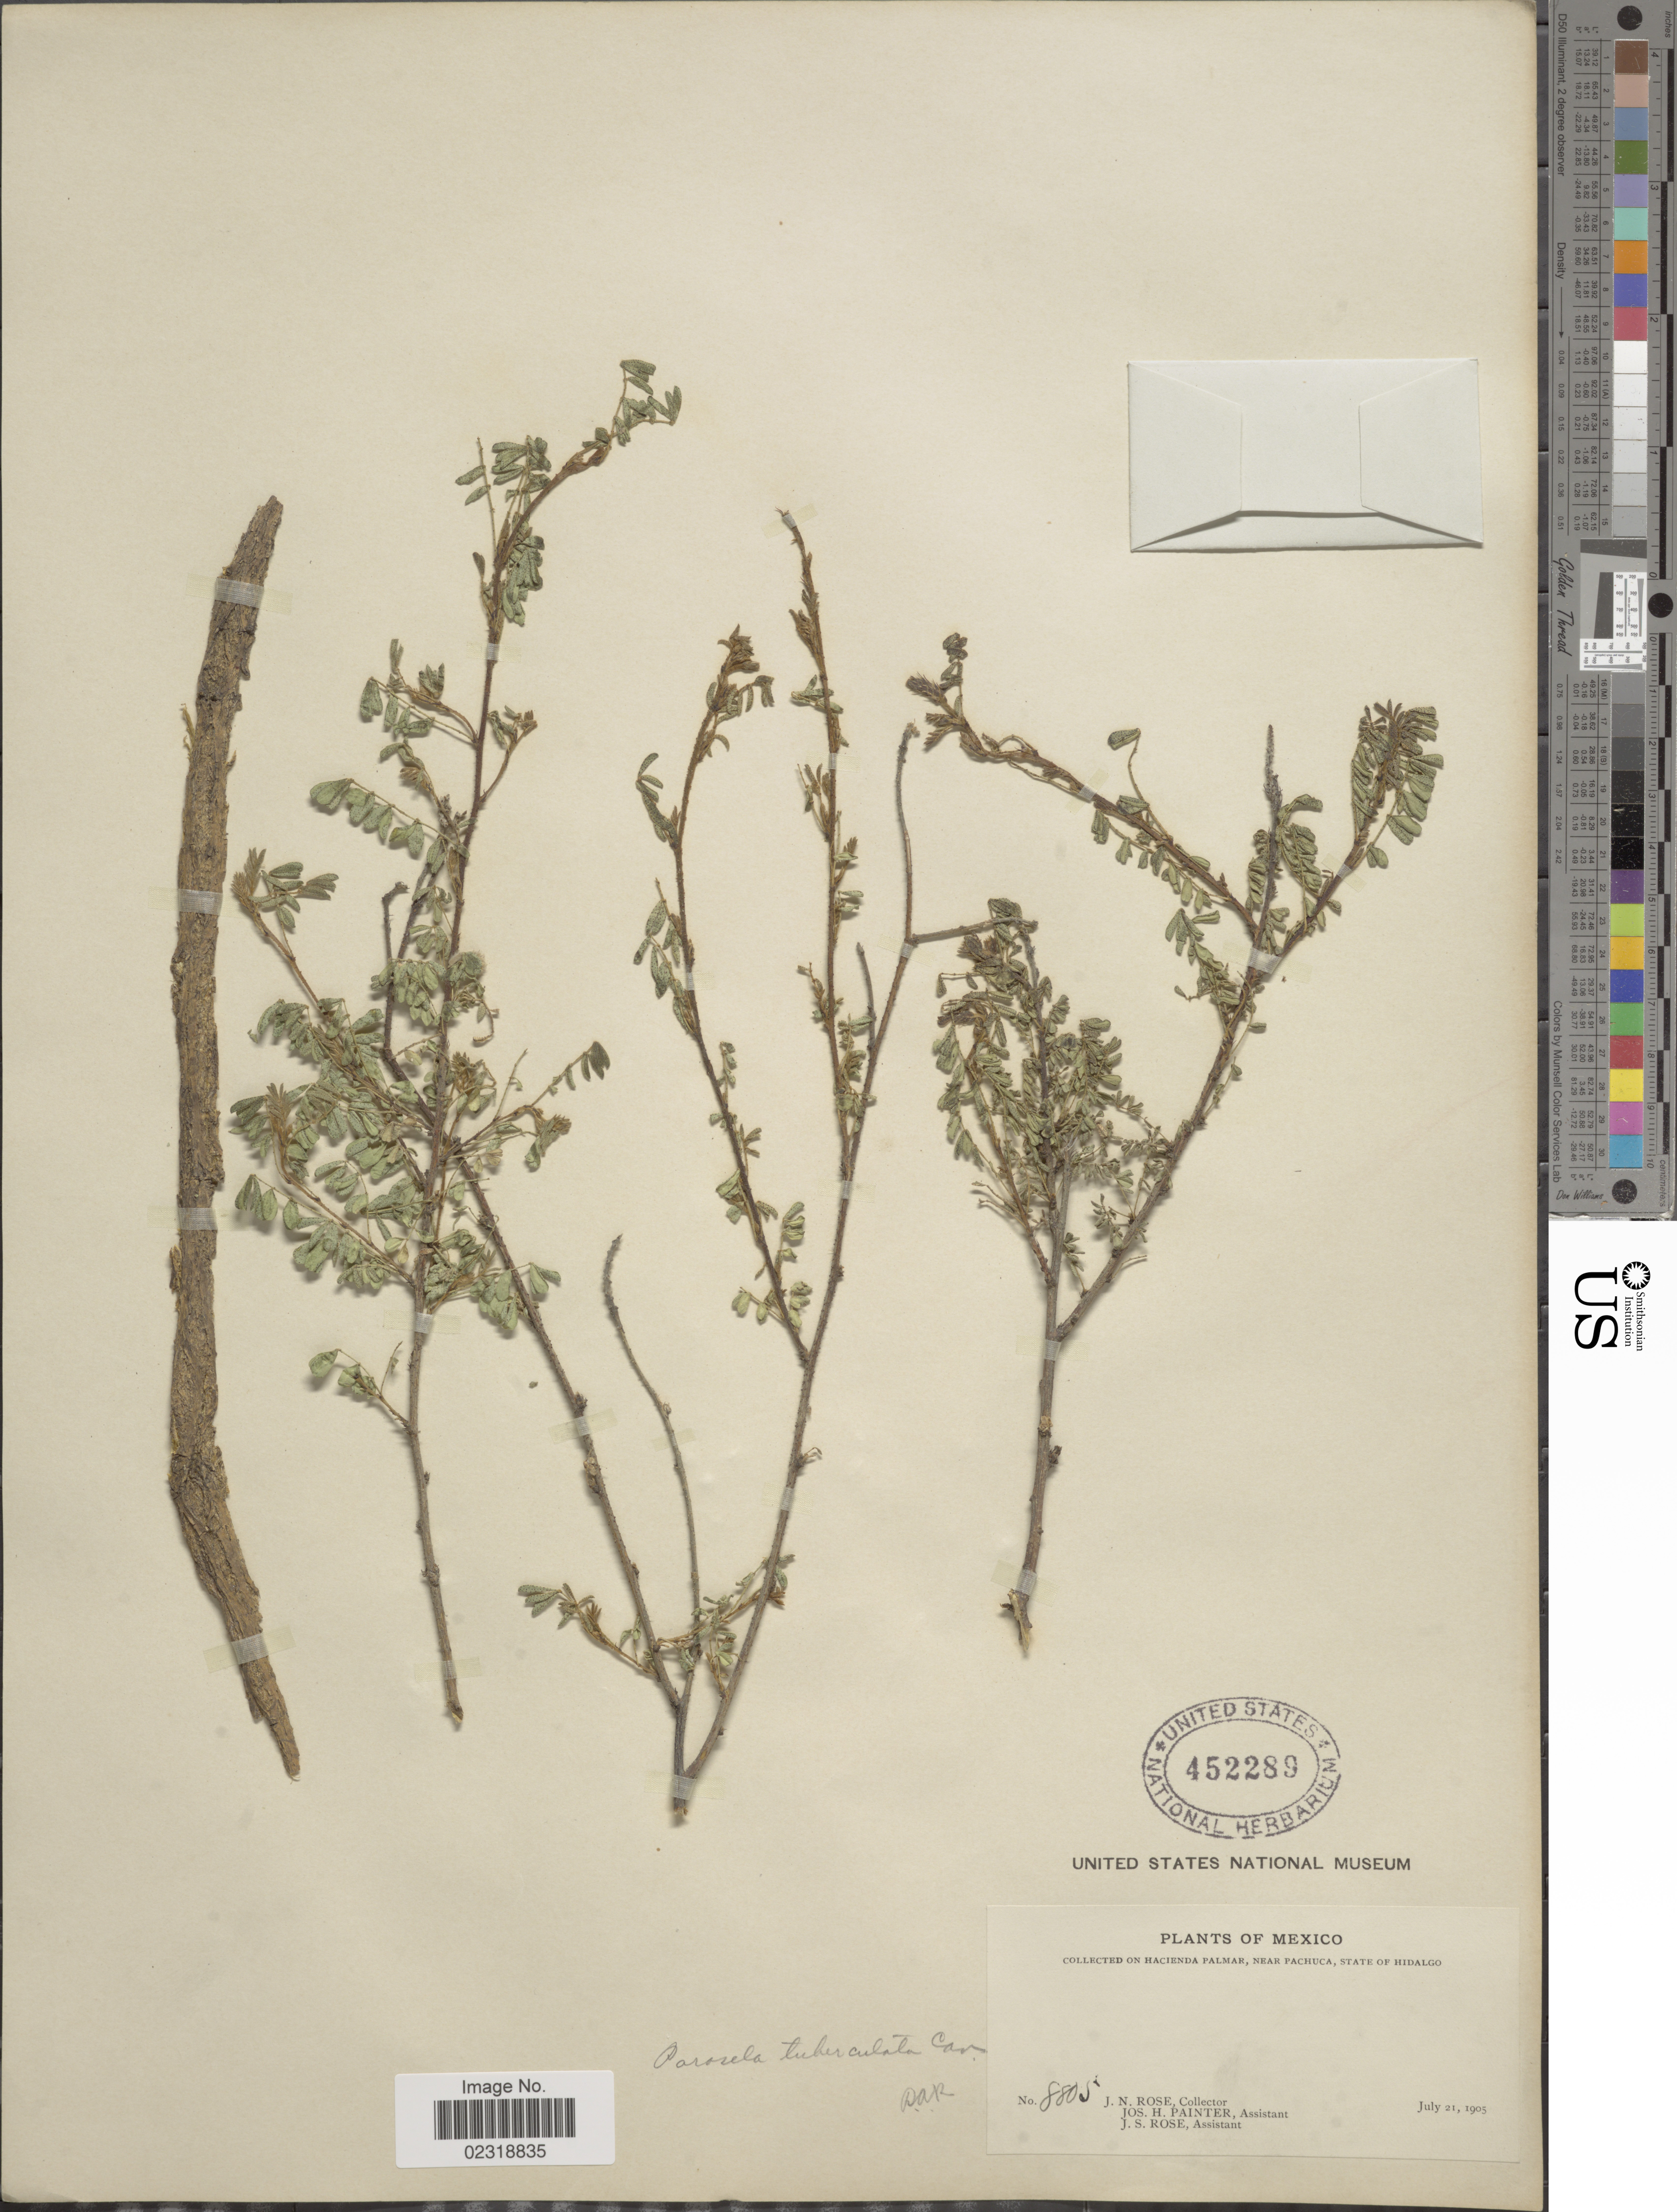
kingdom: Plantae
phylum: Tracheophyta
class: Magnoliopsida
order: Fabales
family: Fabaceae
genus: Dalea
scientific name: Dalea tuberculata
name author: Lag.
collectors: J. N. Rose, J. H. Painter & J. S. Rose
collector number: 8805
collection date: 1905-07-21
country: Mexico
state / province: Hidalgo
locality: In Hacienda Palmar, near Pachuca.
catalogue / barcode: US 452289